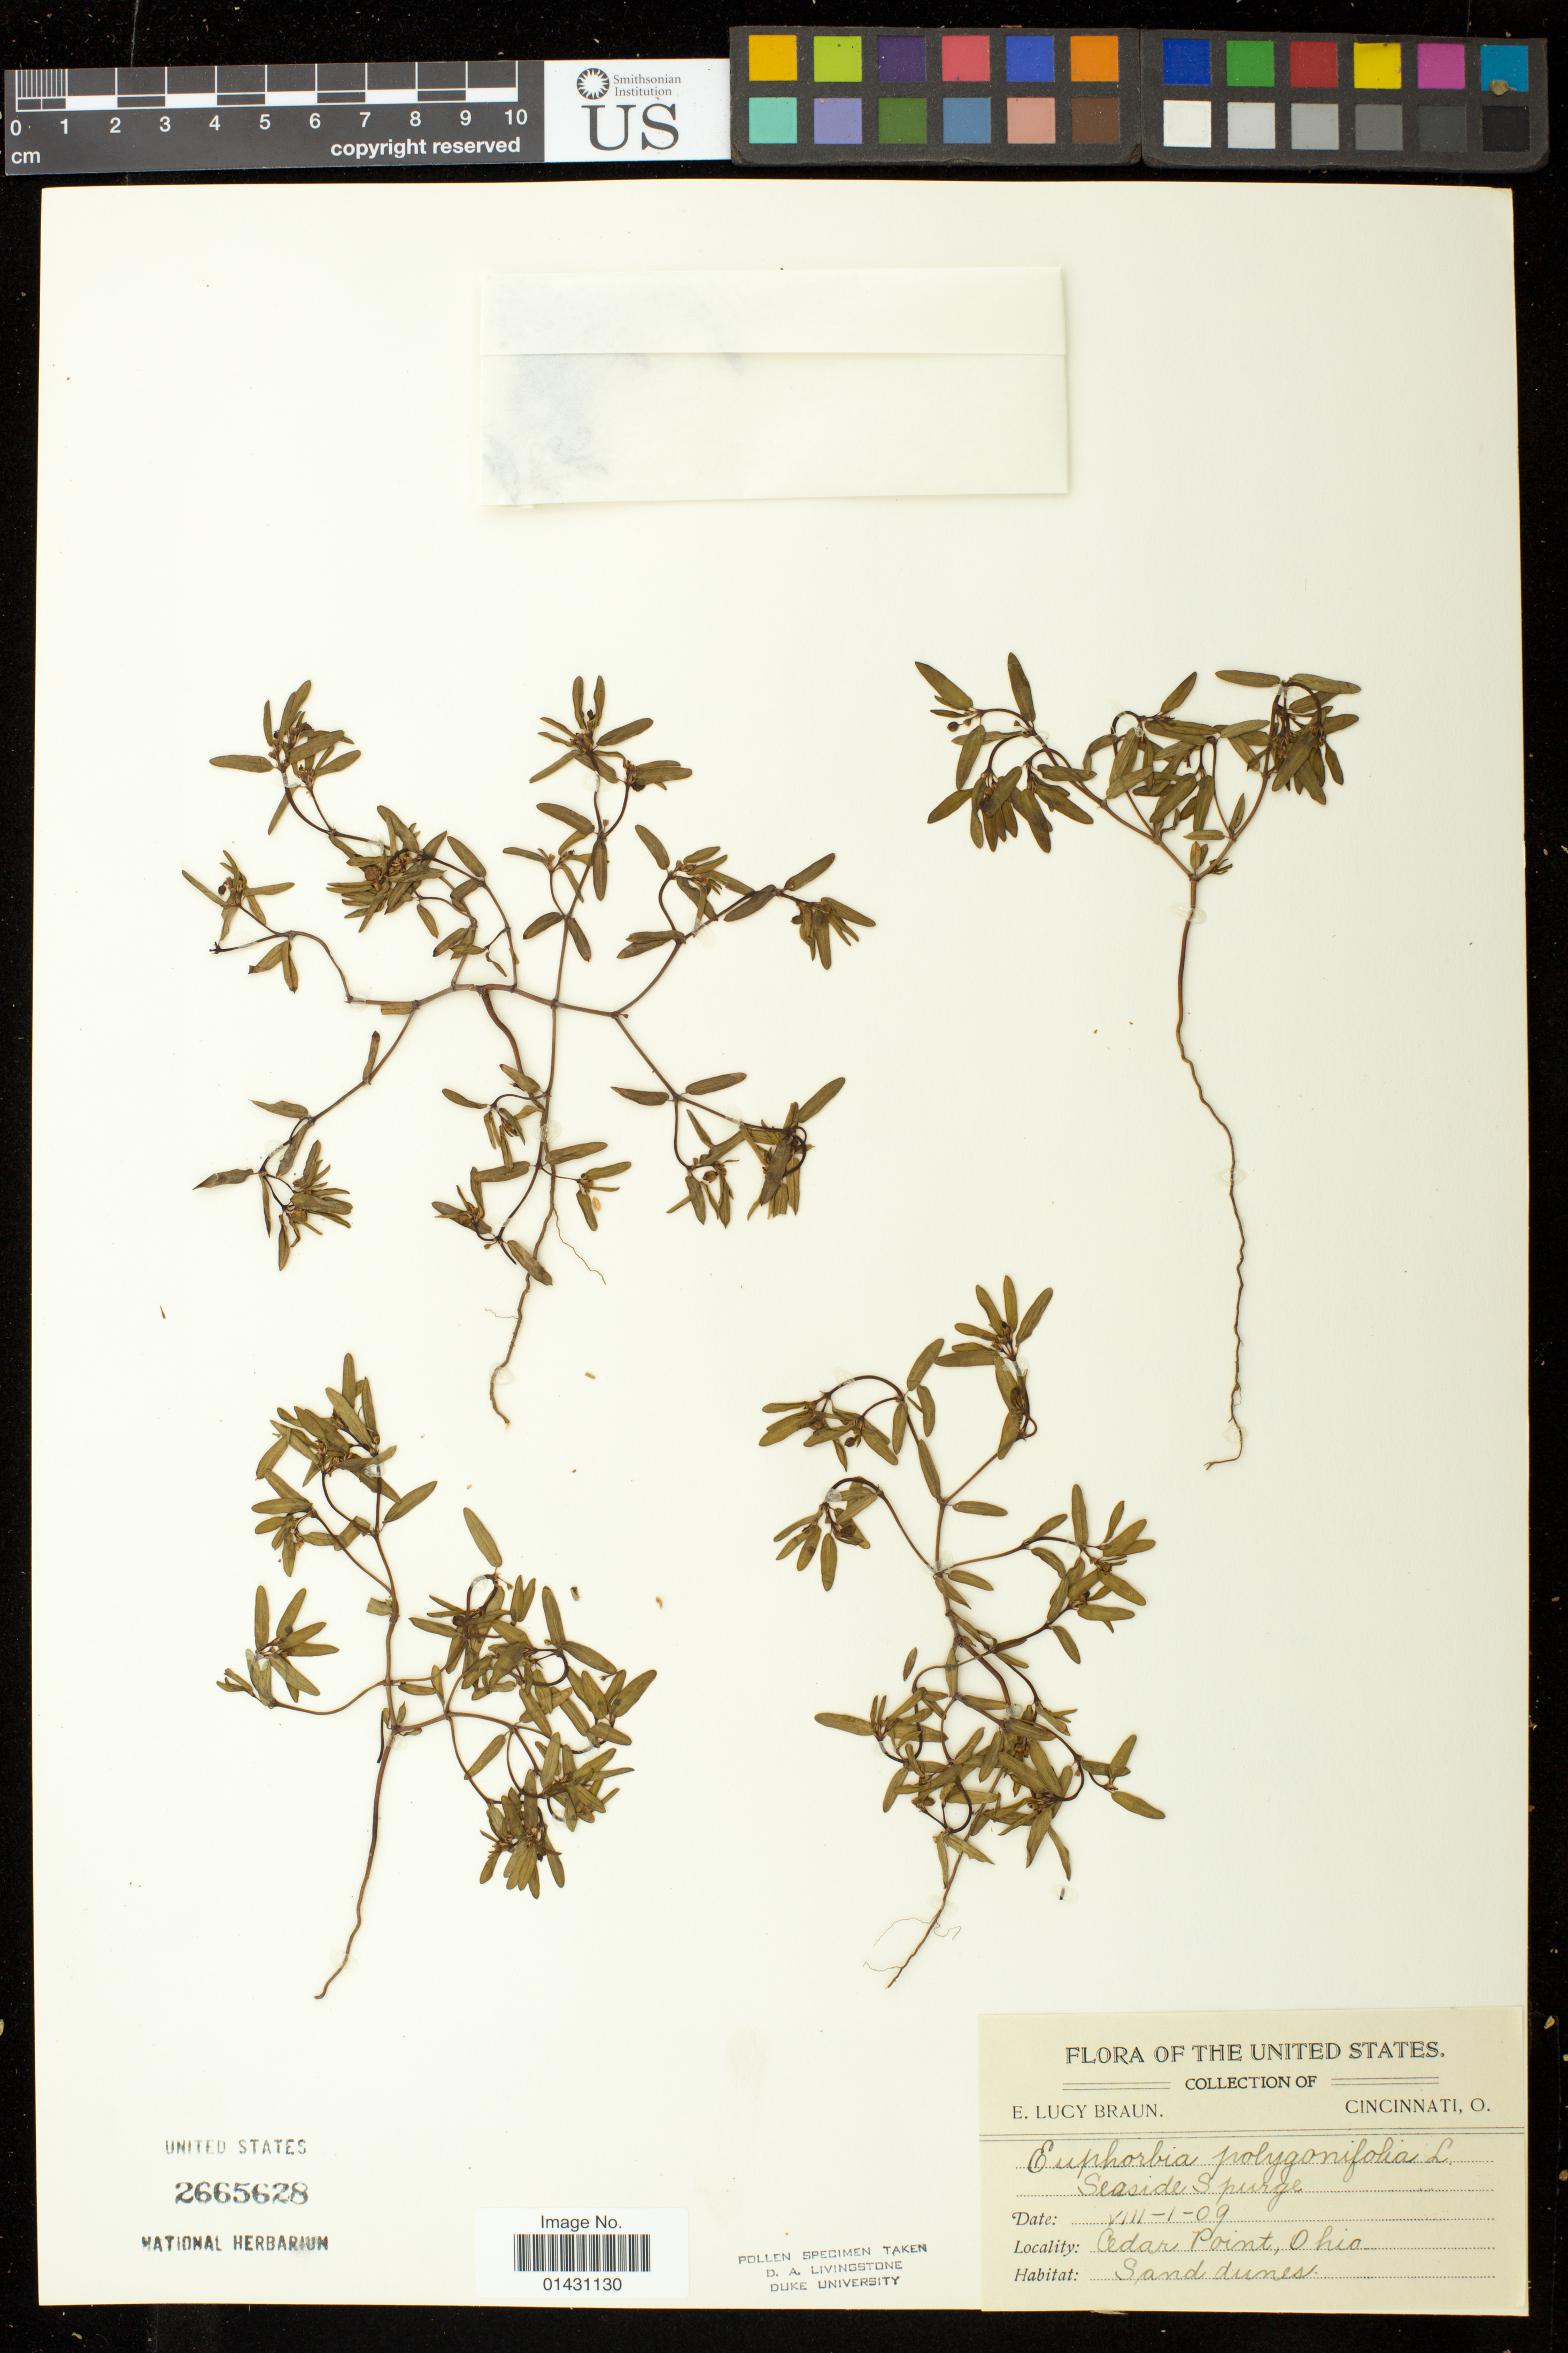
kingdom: Plantae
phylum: Tracheophyta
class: Magnoliopsida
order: Malpighiales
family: Euphorbiaceae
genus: Euphorbia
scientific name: Euphorbia polygonifolia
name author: L.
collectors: E. L. Braun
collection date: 1909-08-01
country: United States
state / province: Ohio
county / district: Lucas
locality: Cedar Point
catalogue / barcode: US 2665628